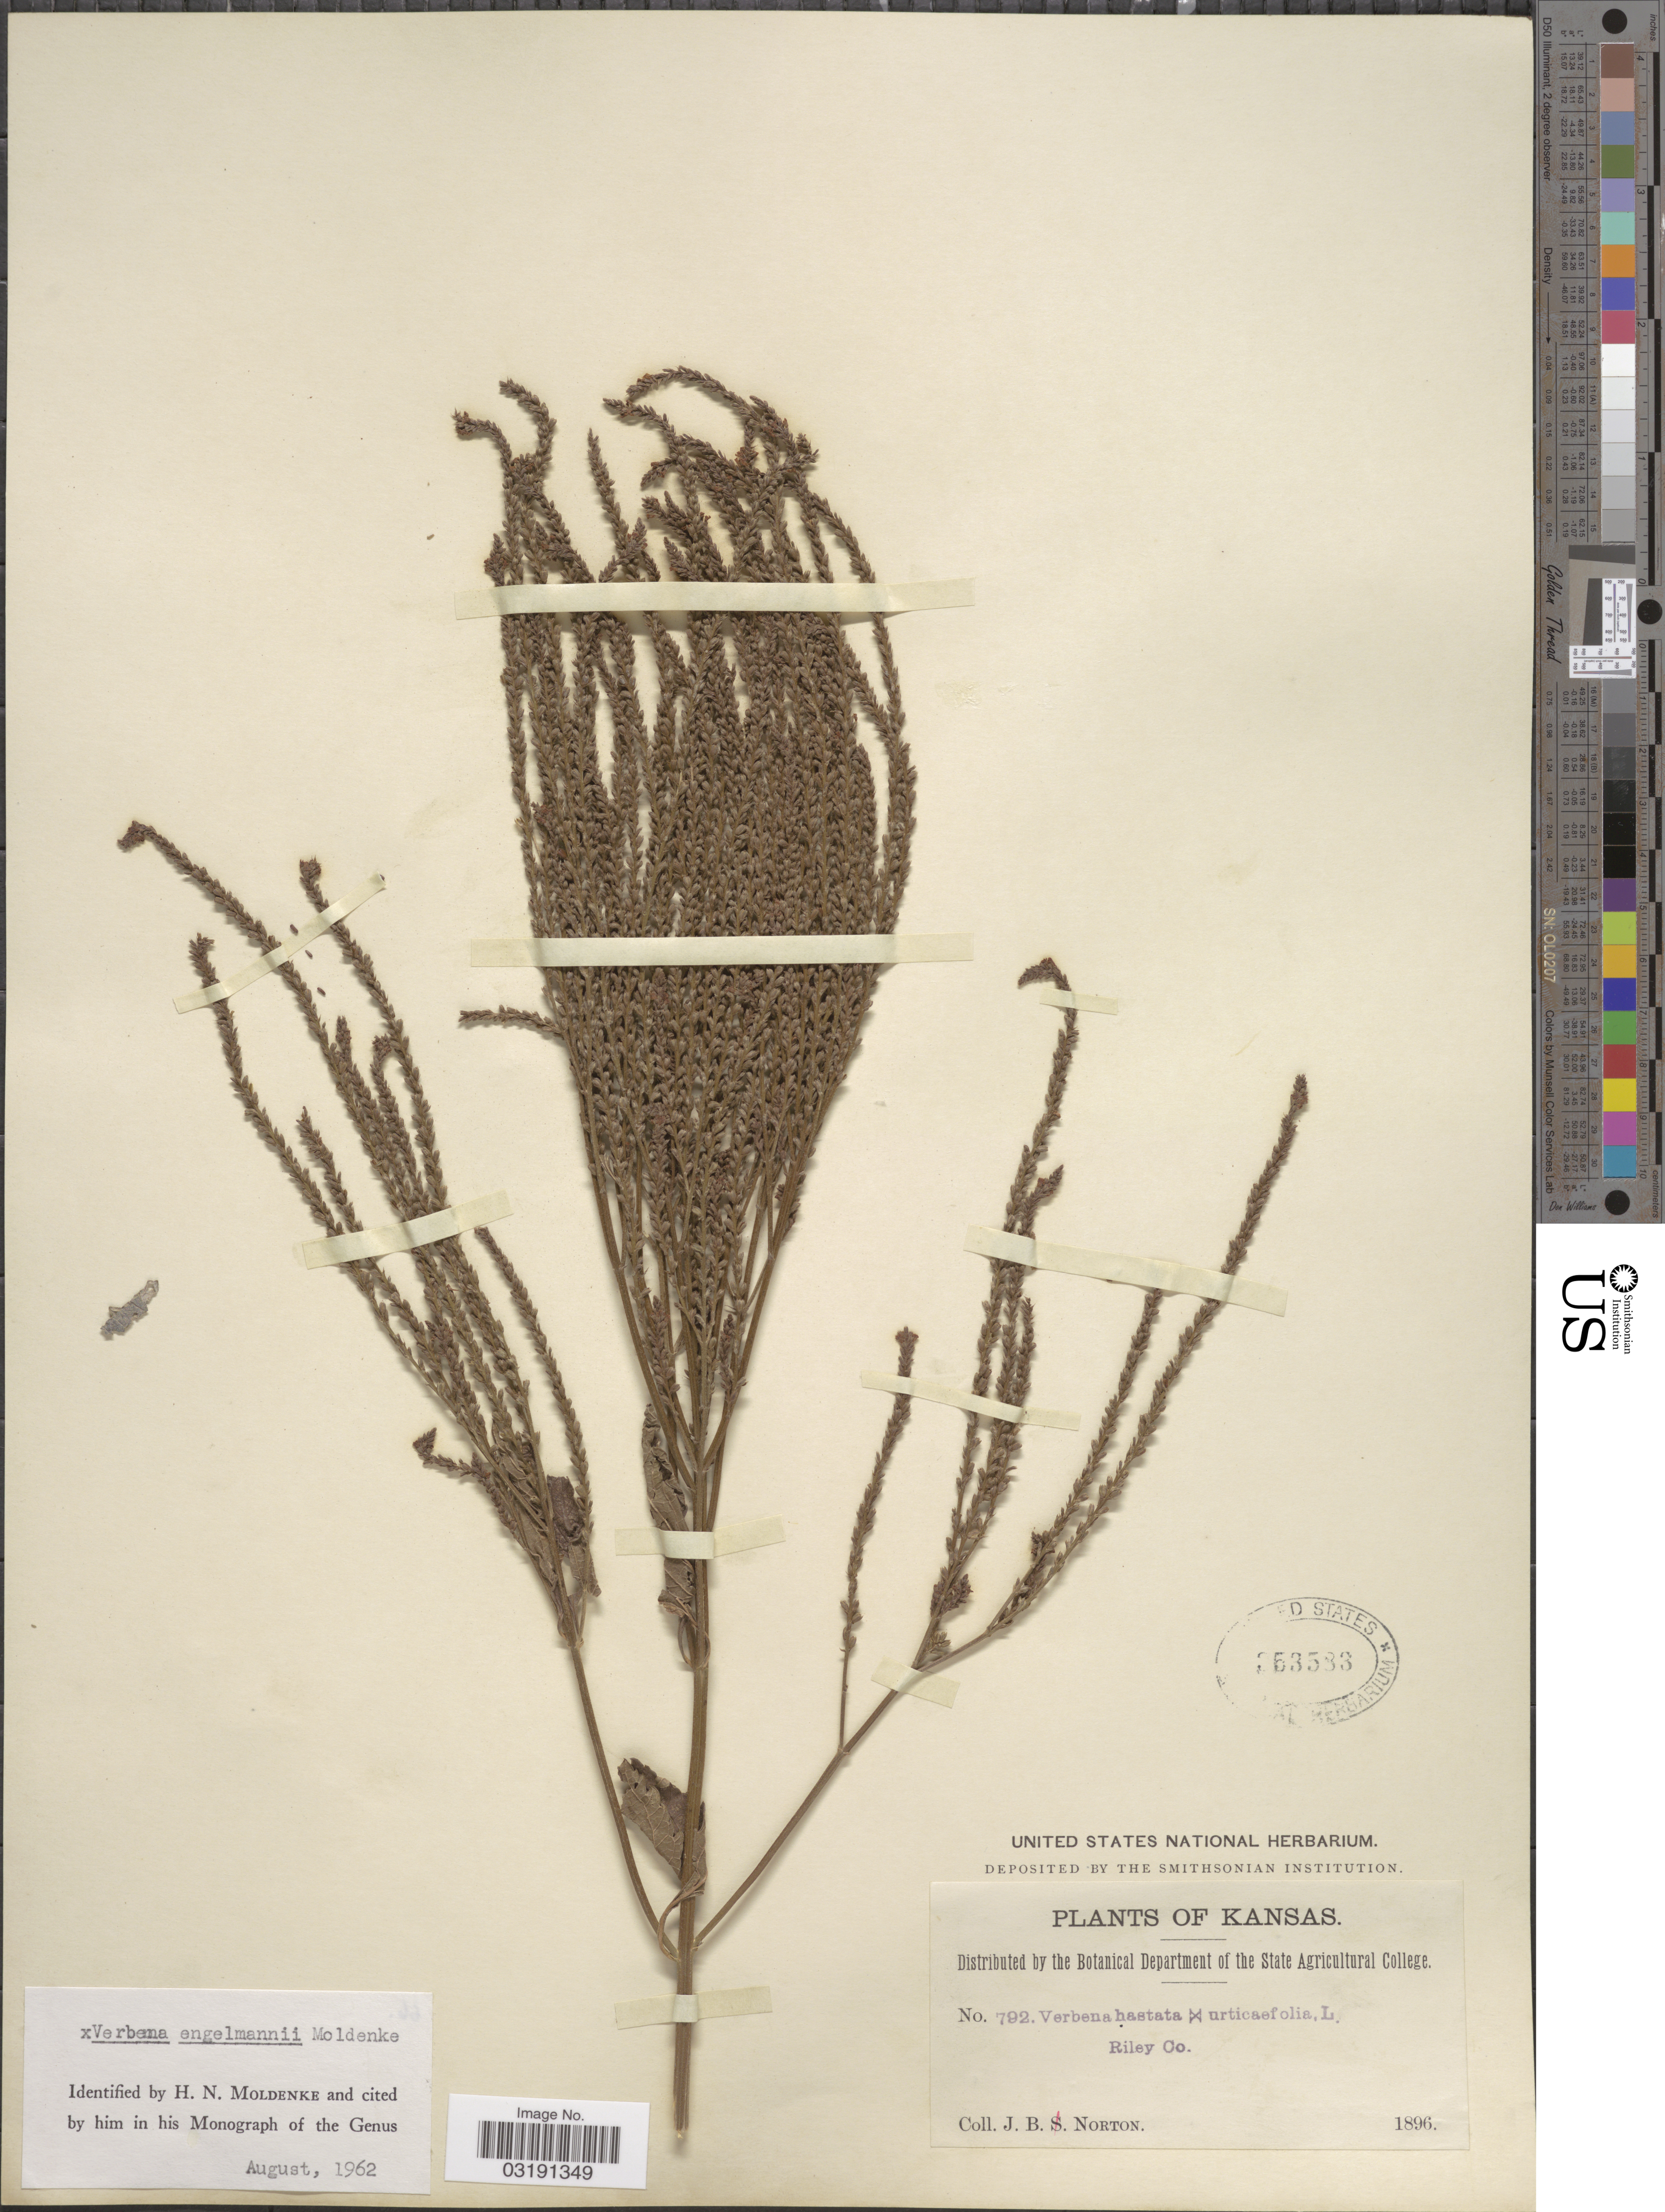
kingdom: Plantae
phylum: Tracheophyta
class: Magnoliopsida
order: Lamiales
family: Verbenaceae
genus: Verbena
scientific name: Verbena engelmannii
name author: Moldenke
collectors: J. B. Norton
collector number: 792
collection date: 1896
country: United States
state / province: Kansas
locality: Riley Co.